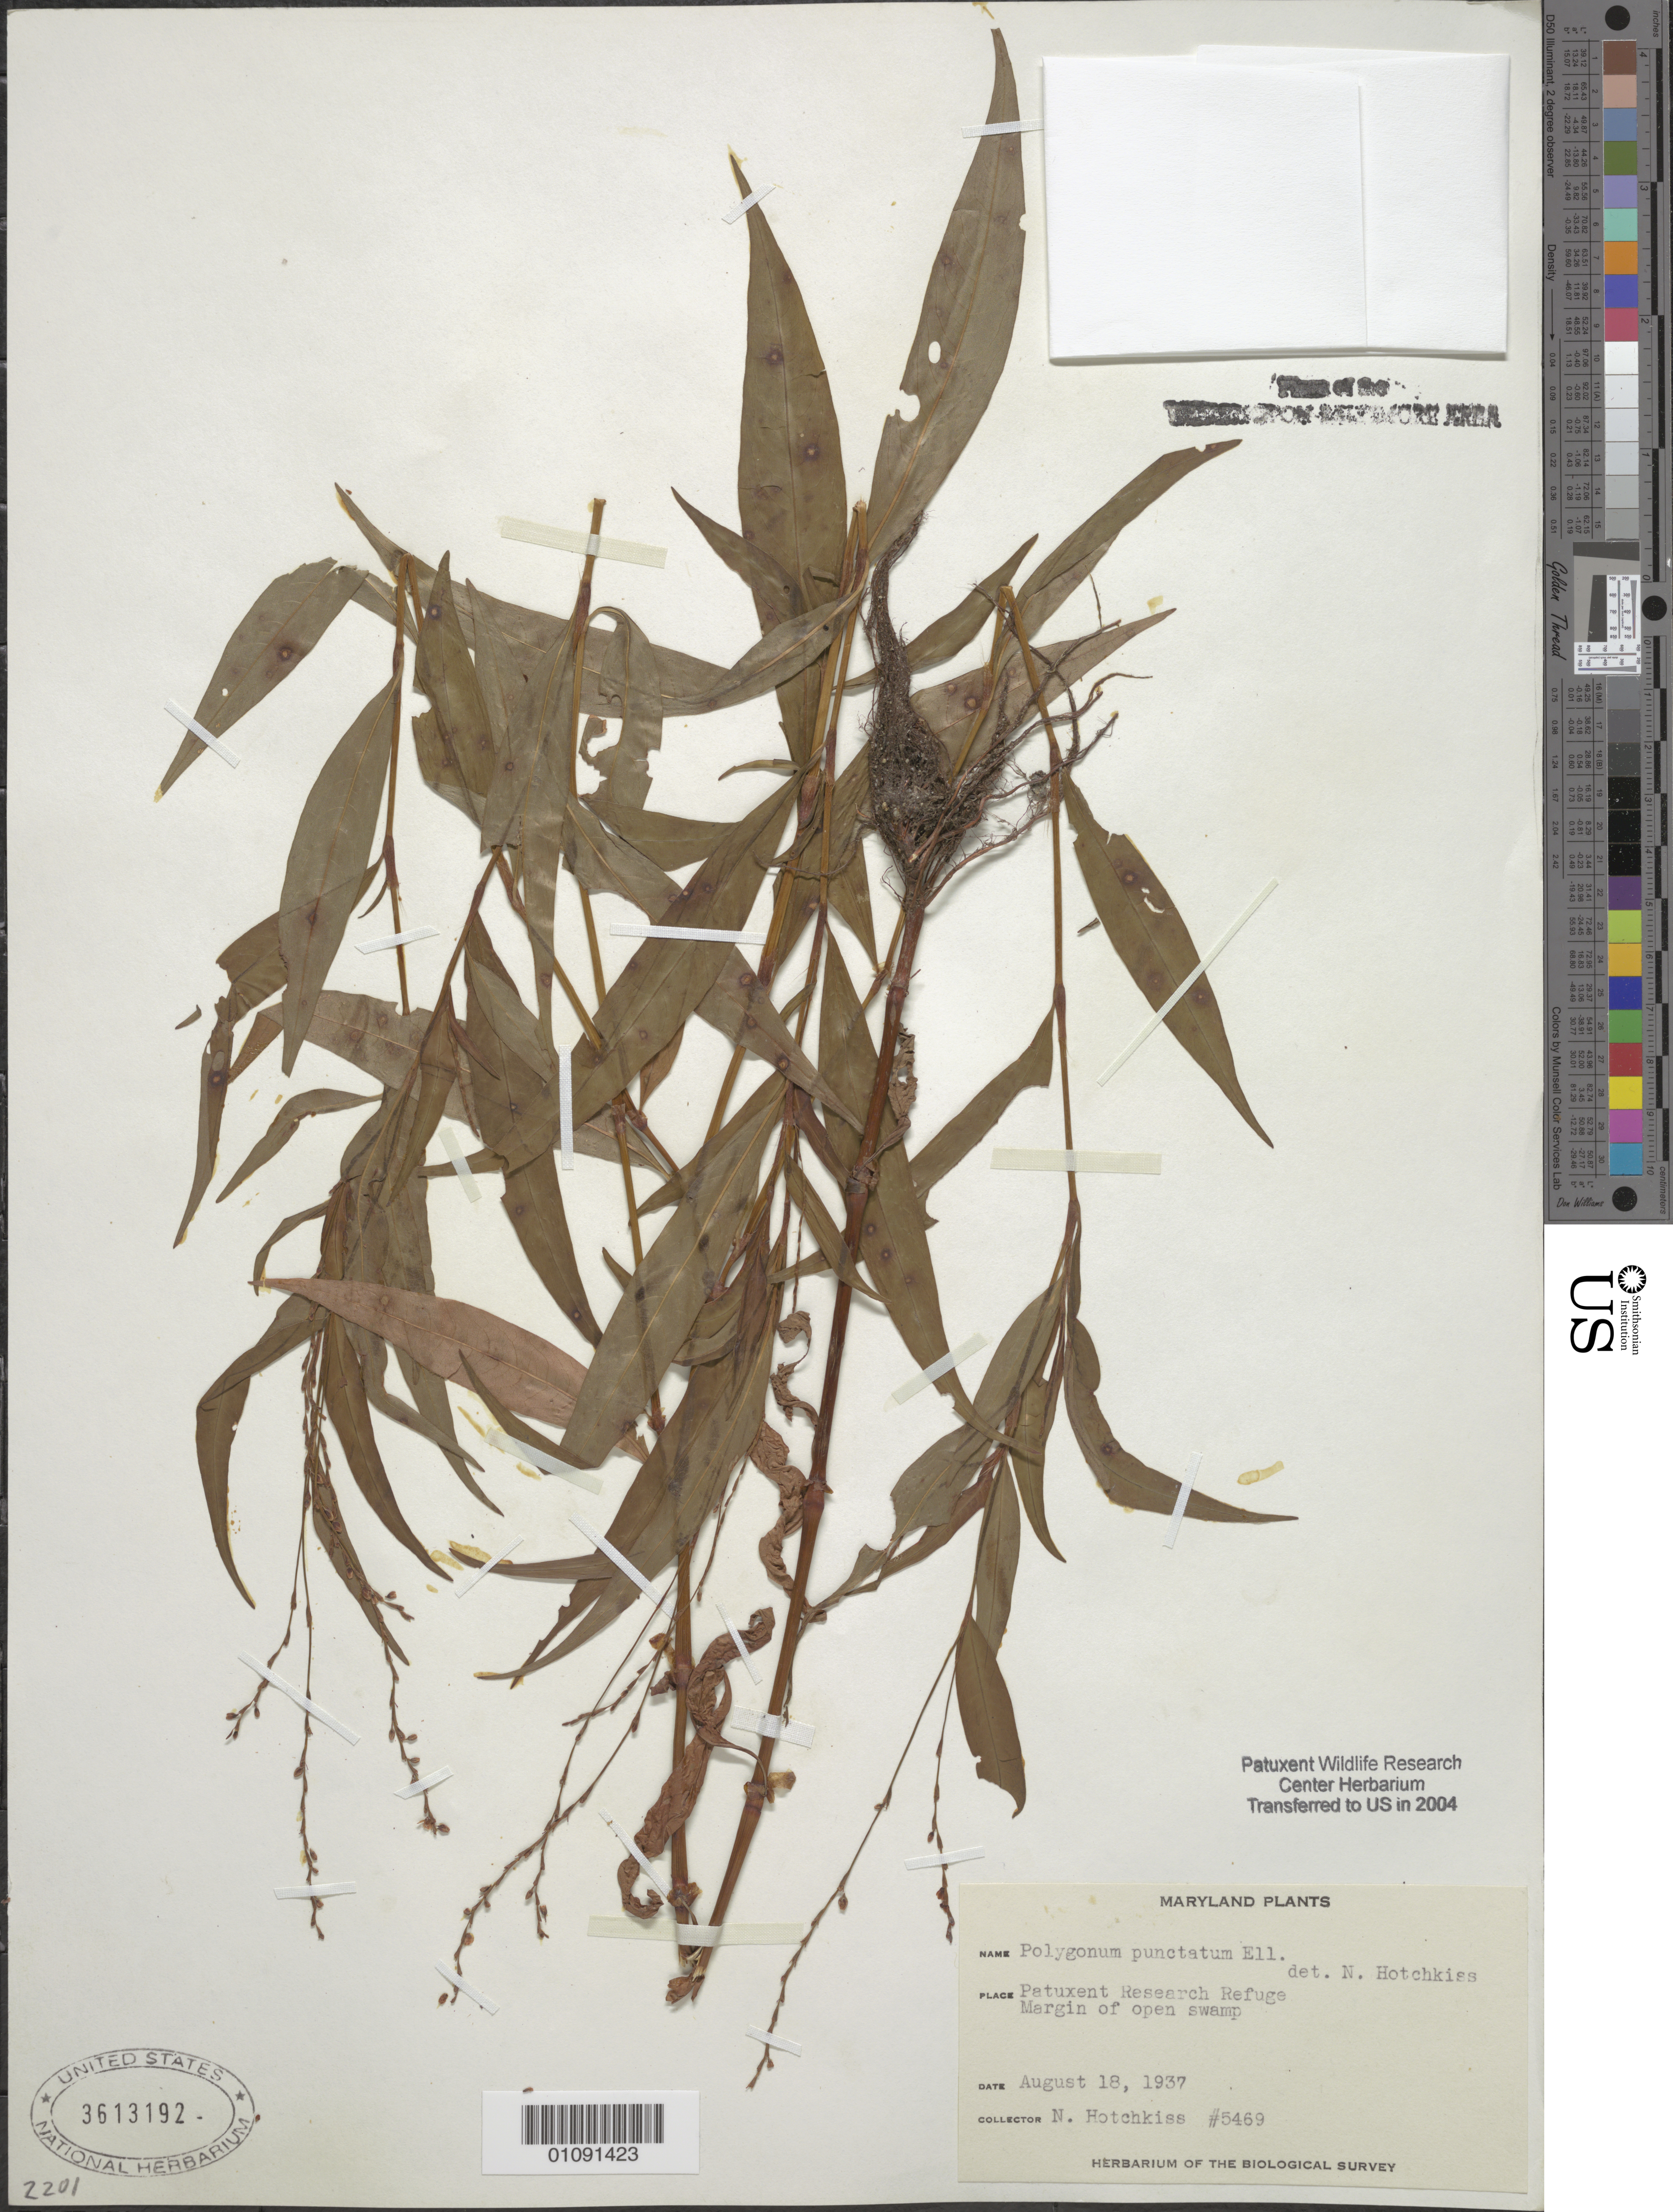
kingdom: Plantae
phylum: Tracheophyta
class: Magnoliopsida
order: Caryophyllales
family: Polygonaceae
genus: Persicaria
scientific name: Persicaria punctata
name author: (Elliott) Small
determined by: Atha, D. E.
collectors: N. Hotchkiss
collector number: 5469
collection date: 1937-08-18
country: United States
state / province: Maryland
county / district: Prince George's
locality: Patuxent Wildlife Refuge.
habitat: Margin of open swamp.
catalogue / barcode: US 3613192